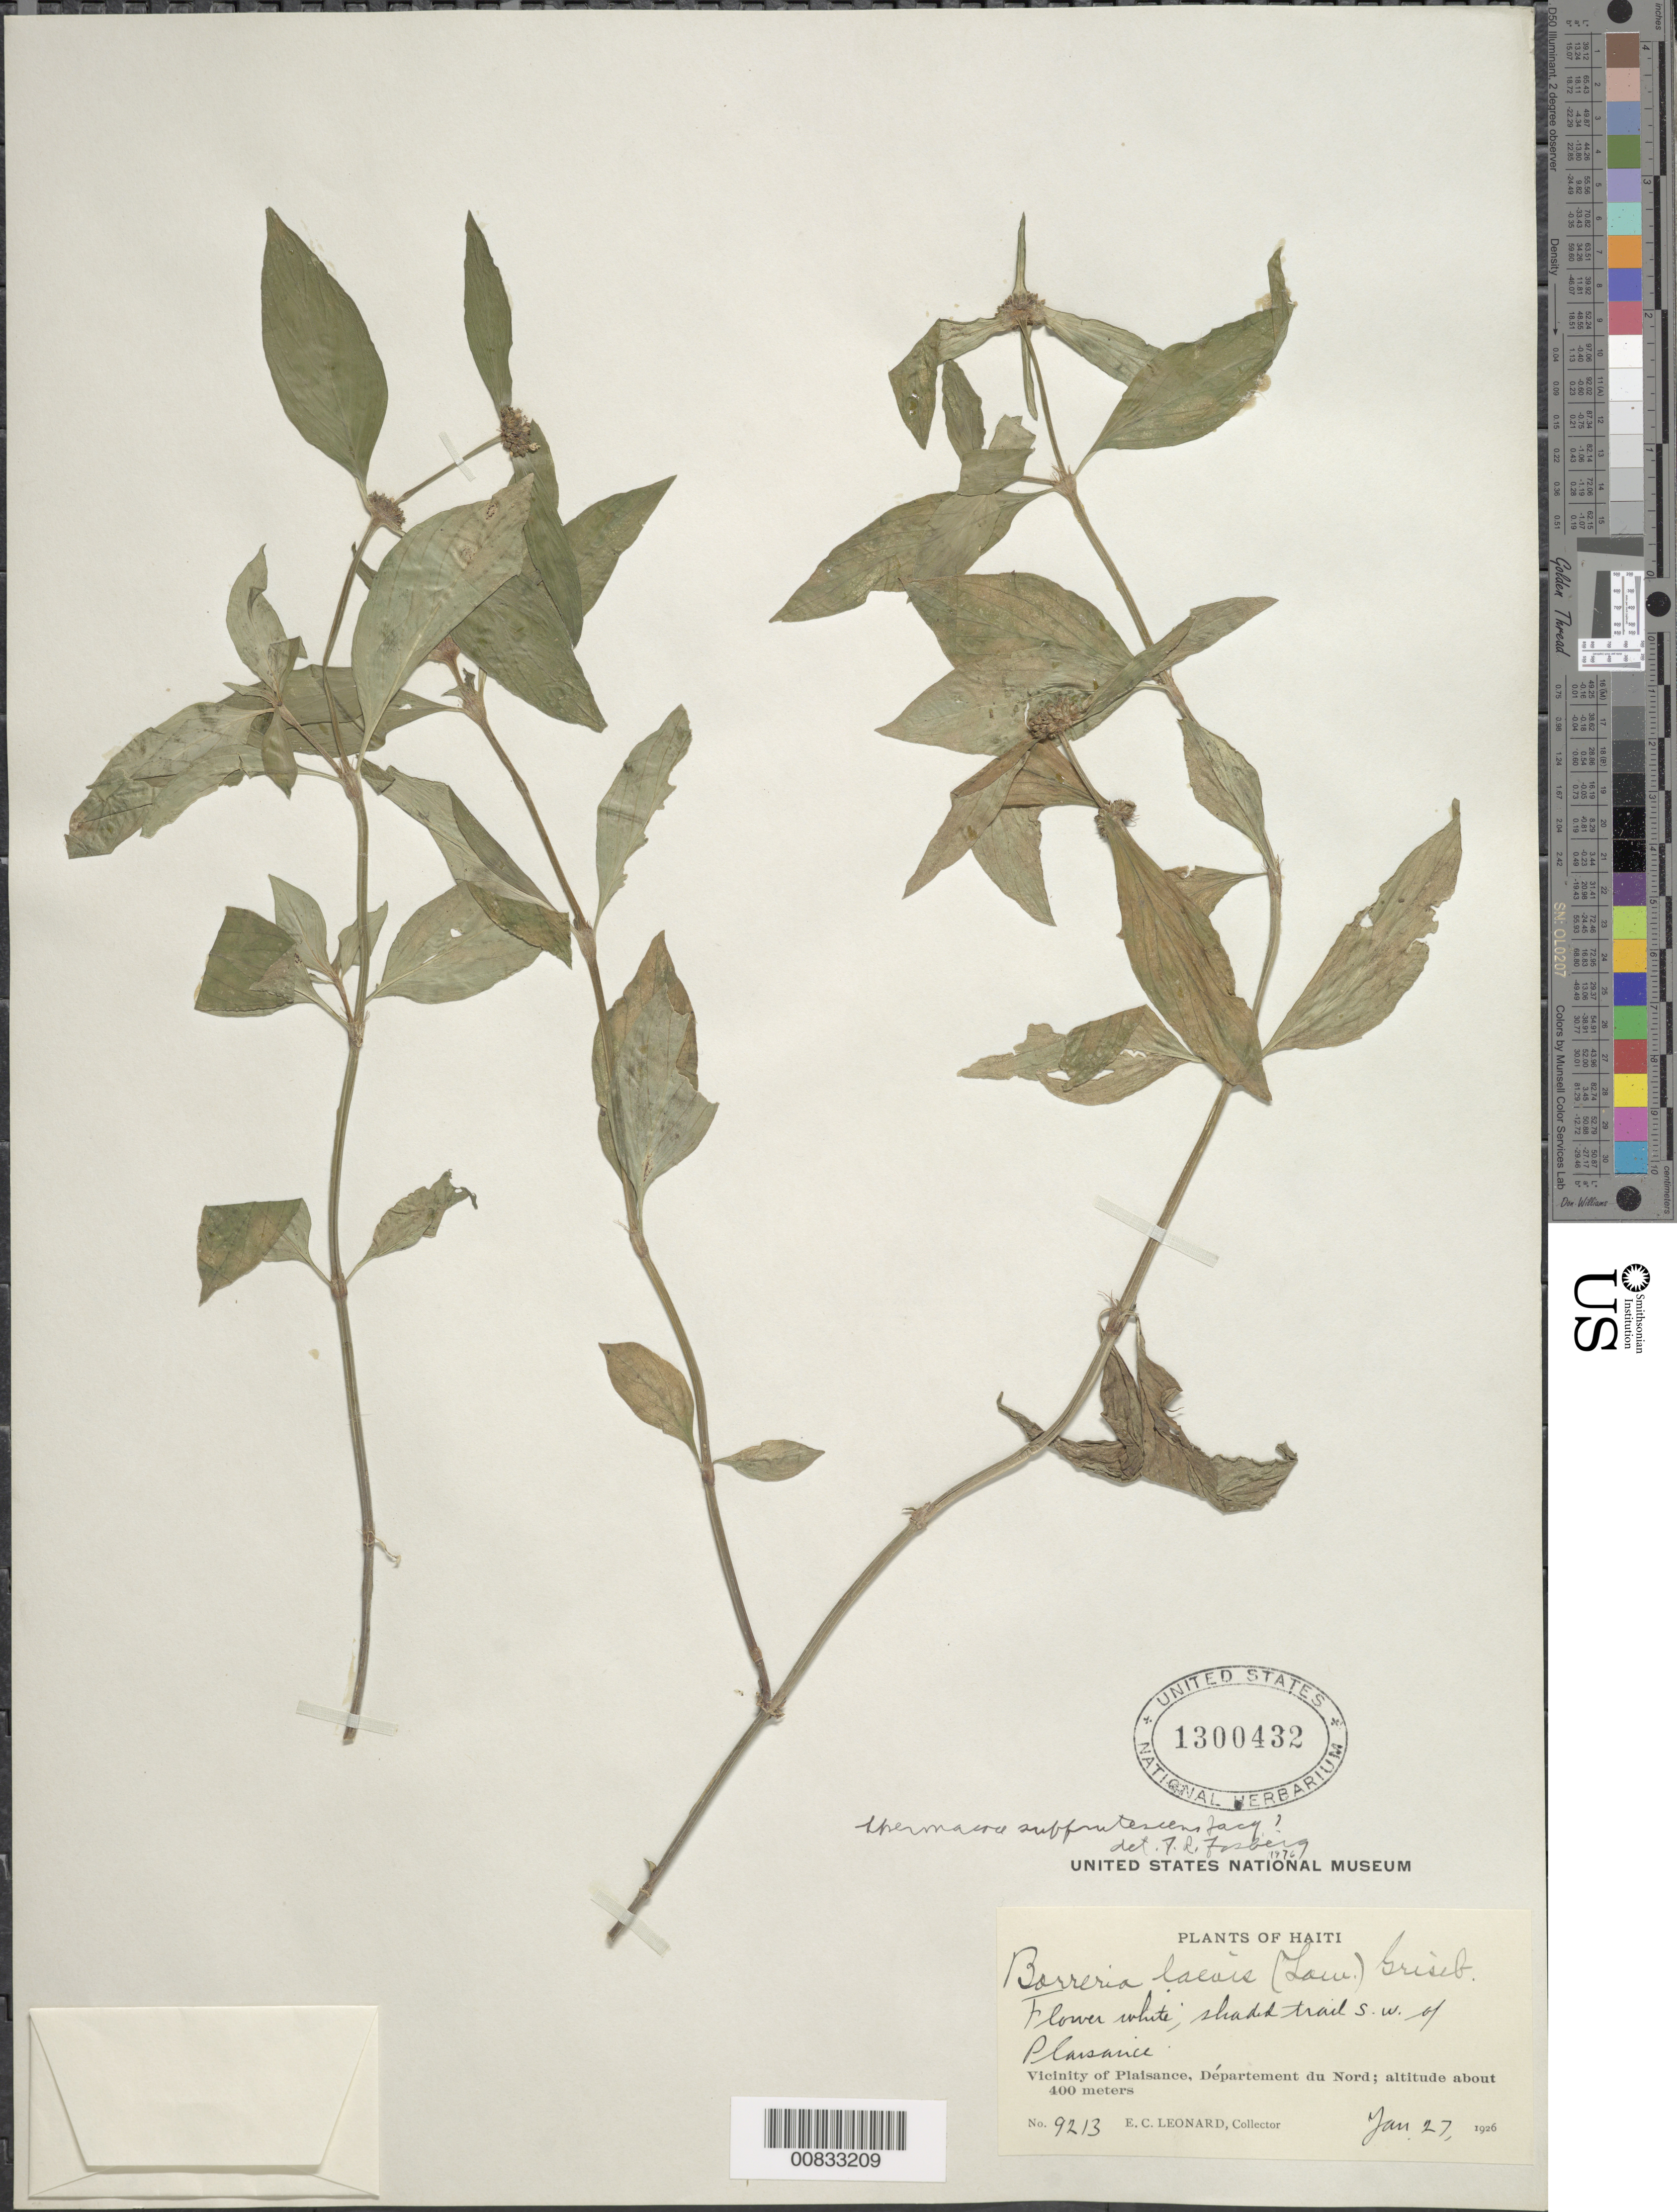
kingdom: Plantae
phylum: Tracheophyta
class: Magnoliopsida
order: Gentianales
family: Rubiaceae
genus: Spermacoce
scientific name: Spermacoce remota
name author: Lam.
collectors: E. C. Leonard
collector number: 9213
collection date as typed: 27 Jan 1926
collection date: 1926-01-27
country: Haiti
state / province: Nord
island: Hispaniola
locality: Vicinity of Plaisance, SW of town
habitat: Shaded trail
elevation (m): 400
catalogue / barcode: US 1300432